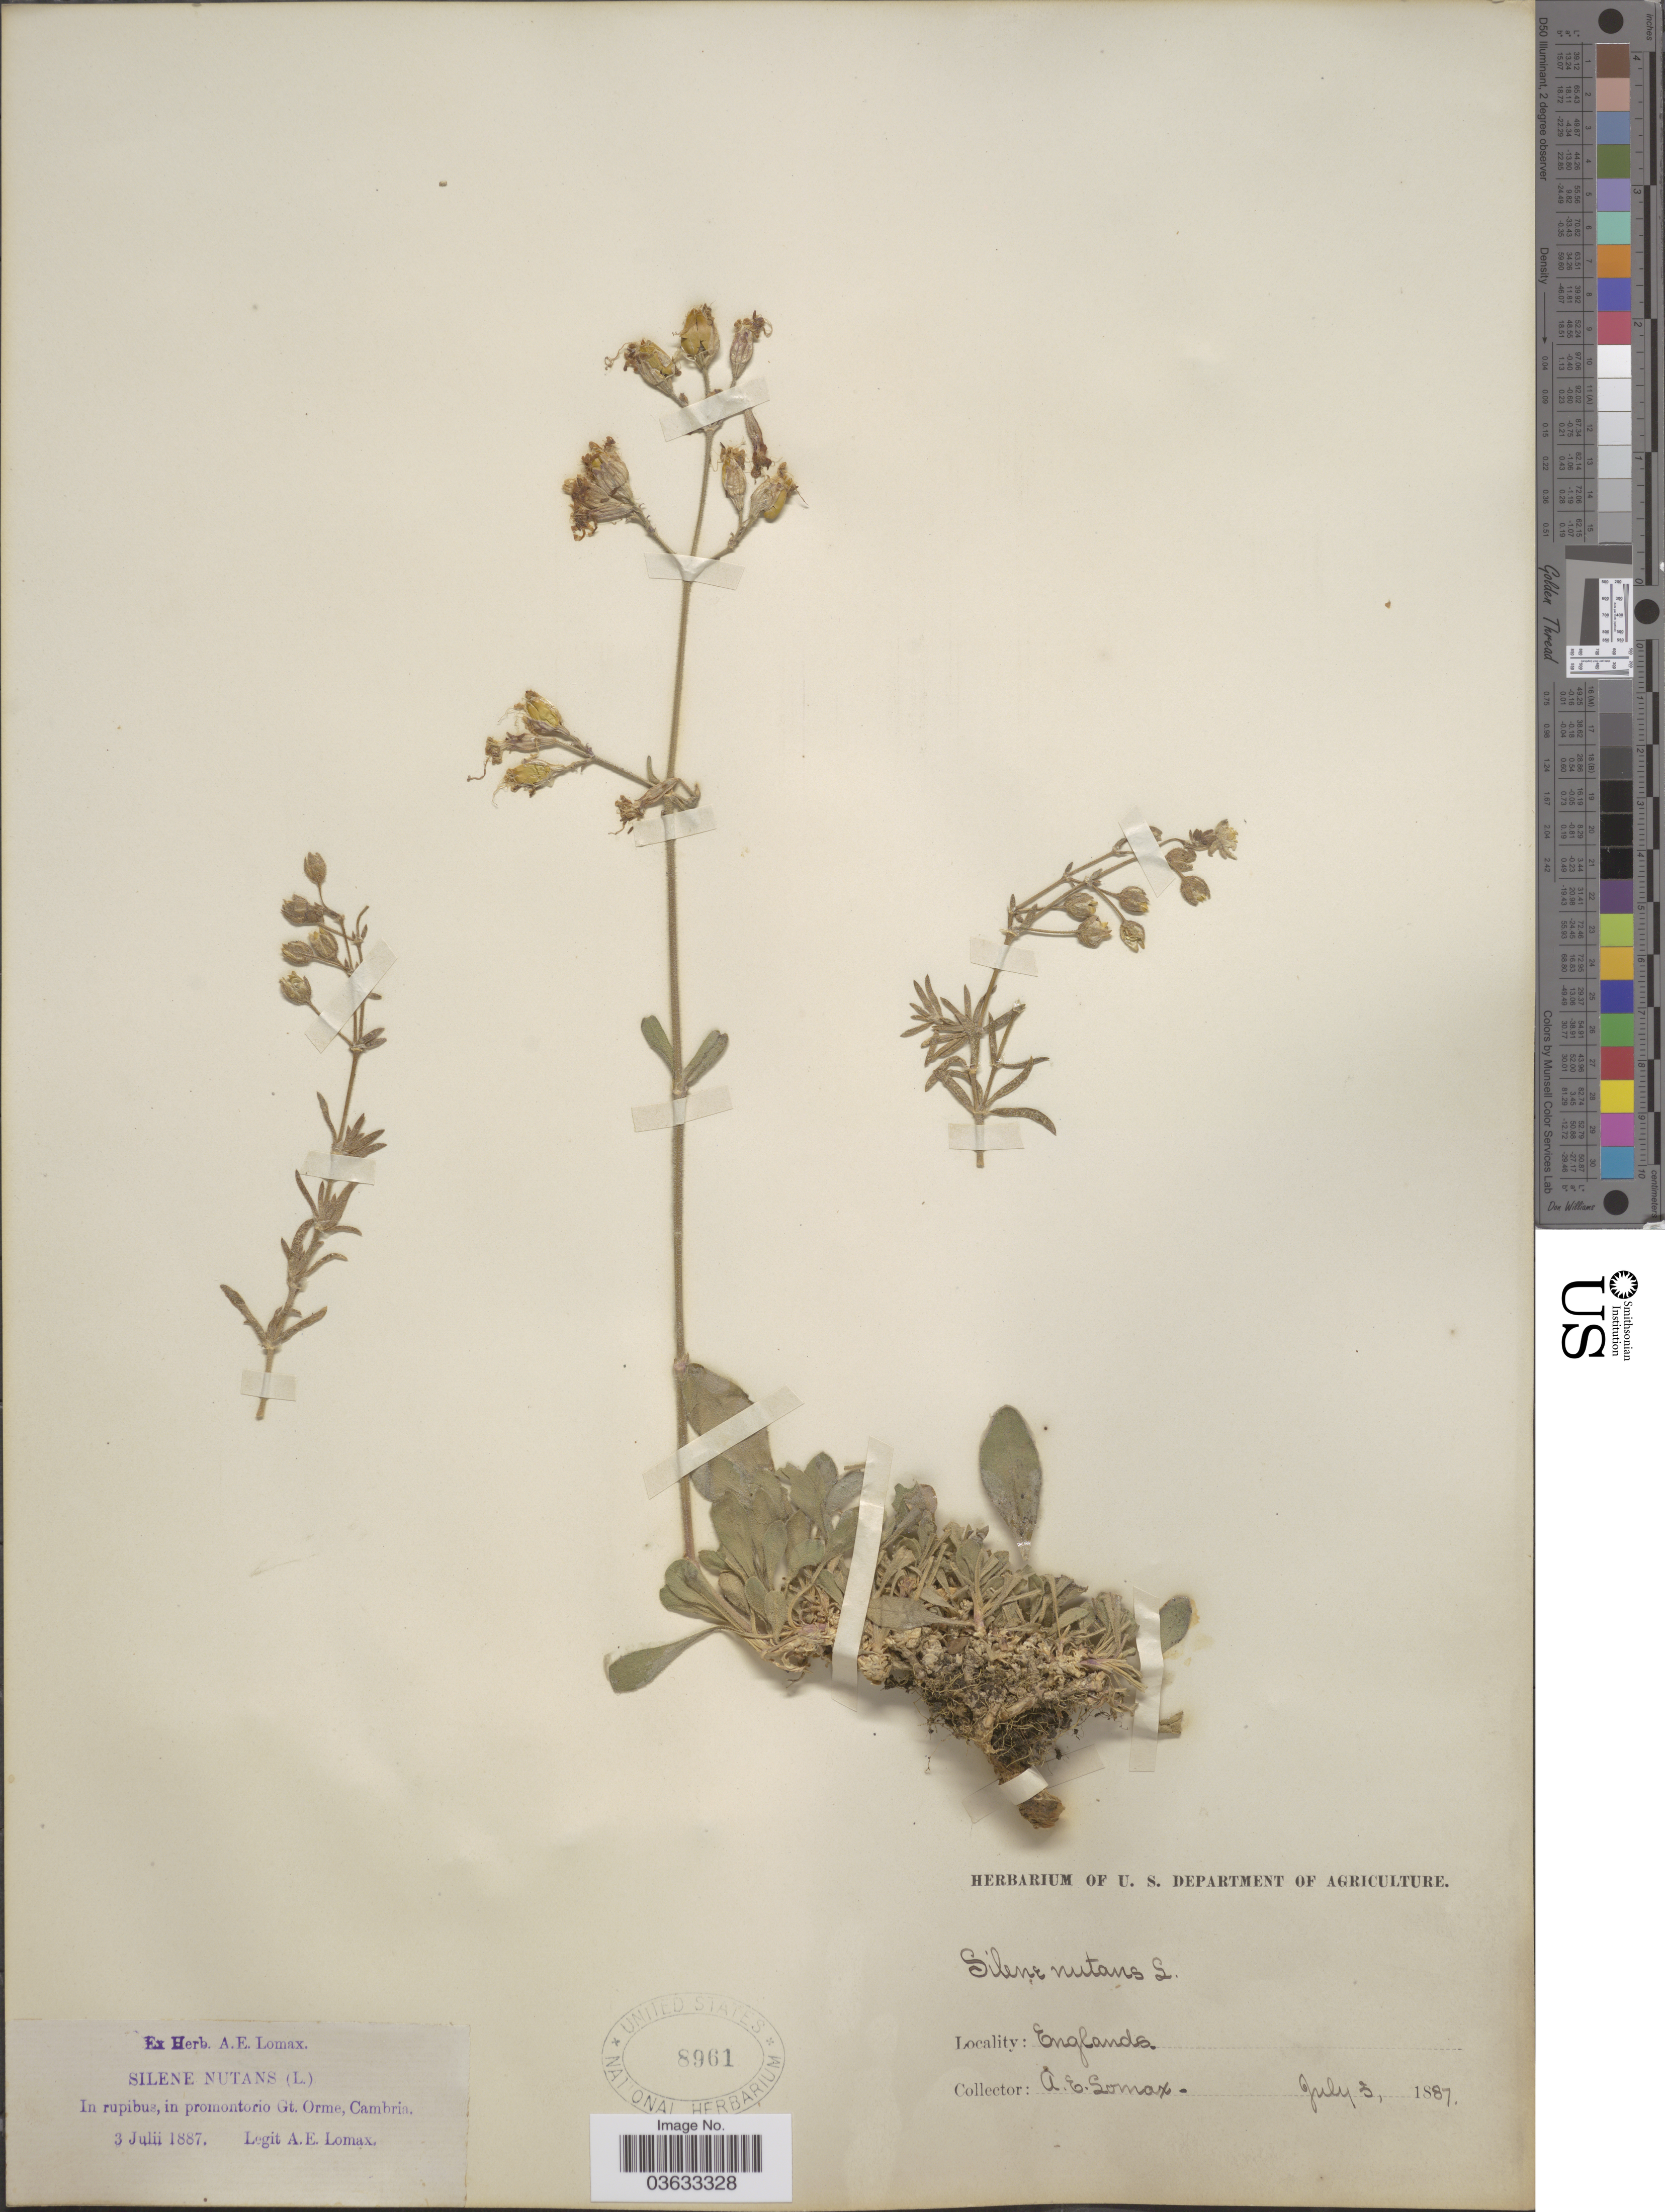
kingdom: Plantae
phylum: Tracheophyta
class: Magnoliopsida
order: Caryophyllales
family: Caryophyllaceae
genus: Silene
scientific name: Silene nutans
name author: L.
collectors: A. Lomax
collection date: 1887-07-03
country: United Kingdom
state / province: England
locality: In rupibus, in promontorio Gt. Orme, Cambria. Englands.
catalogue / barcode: US 8961